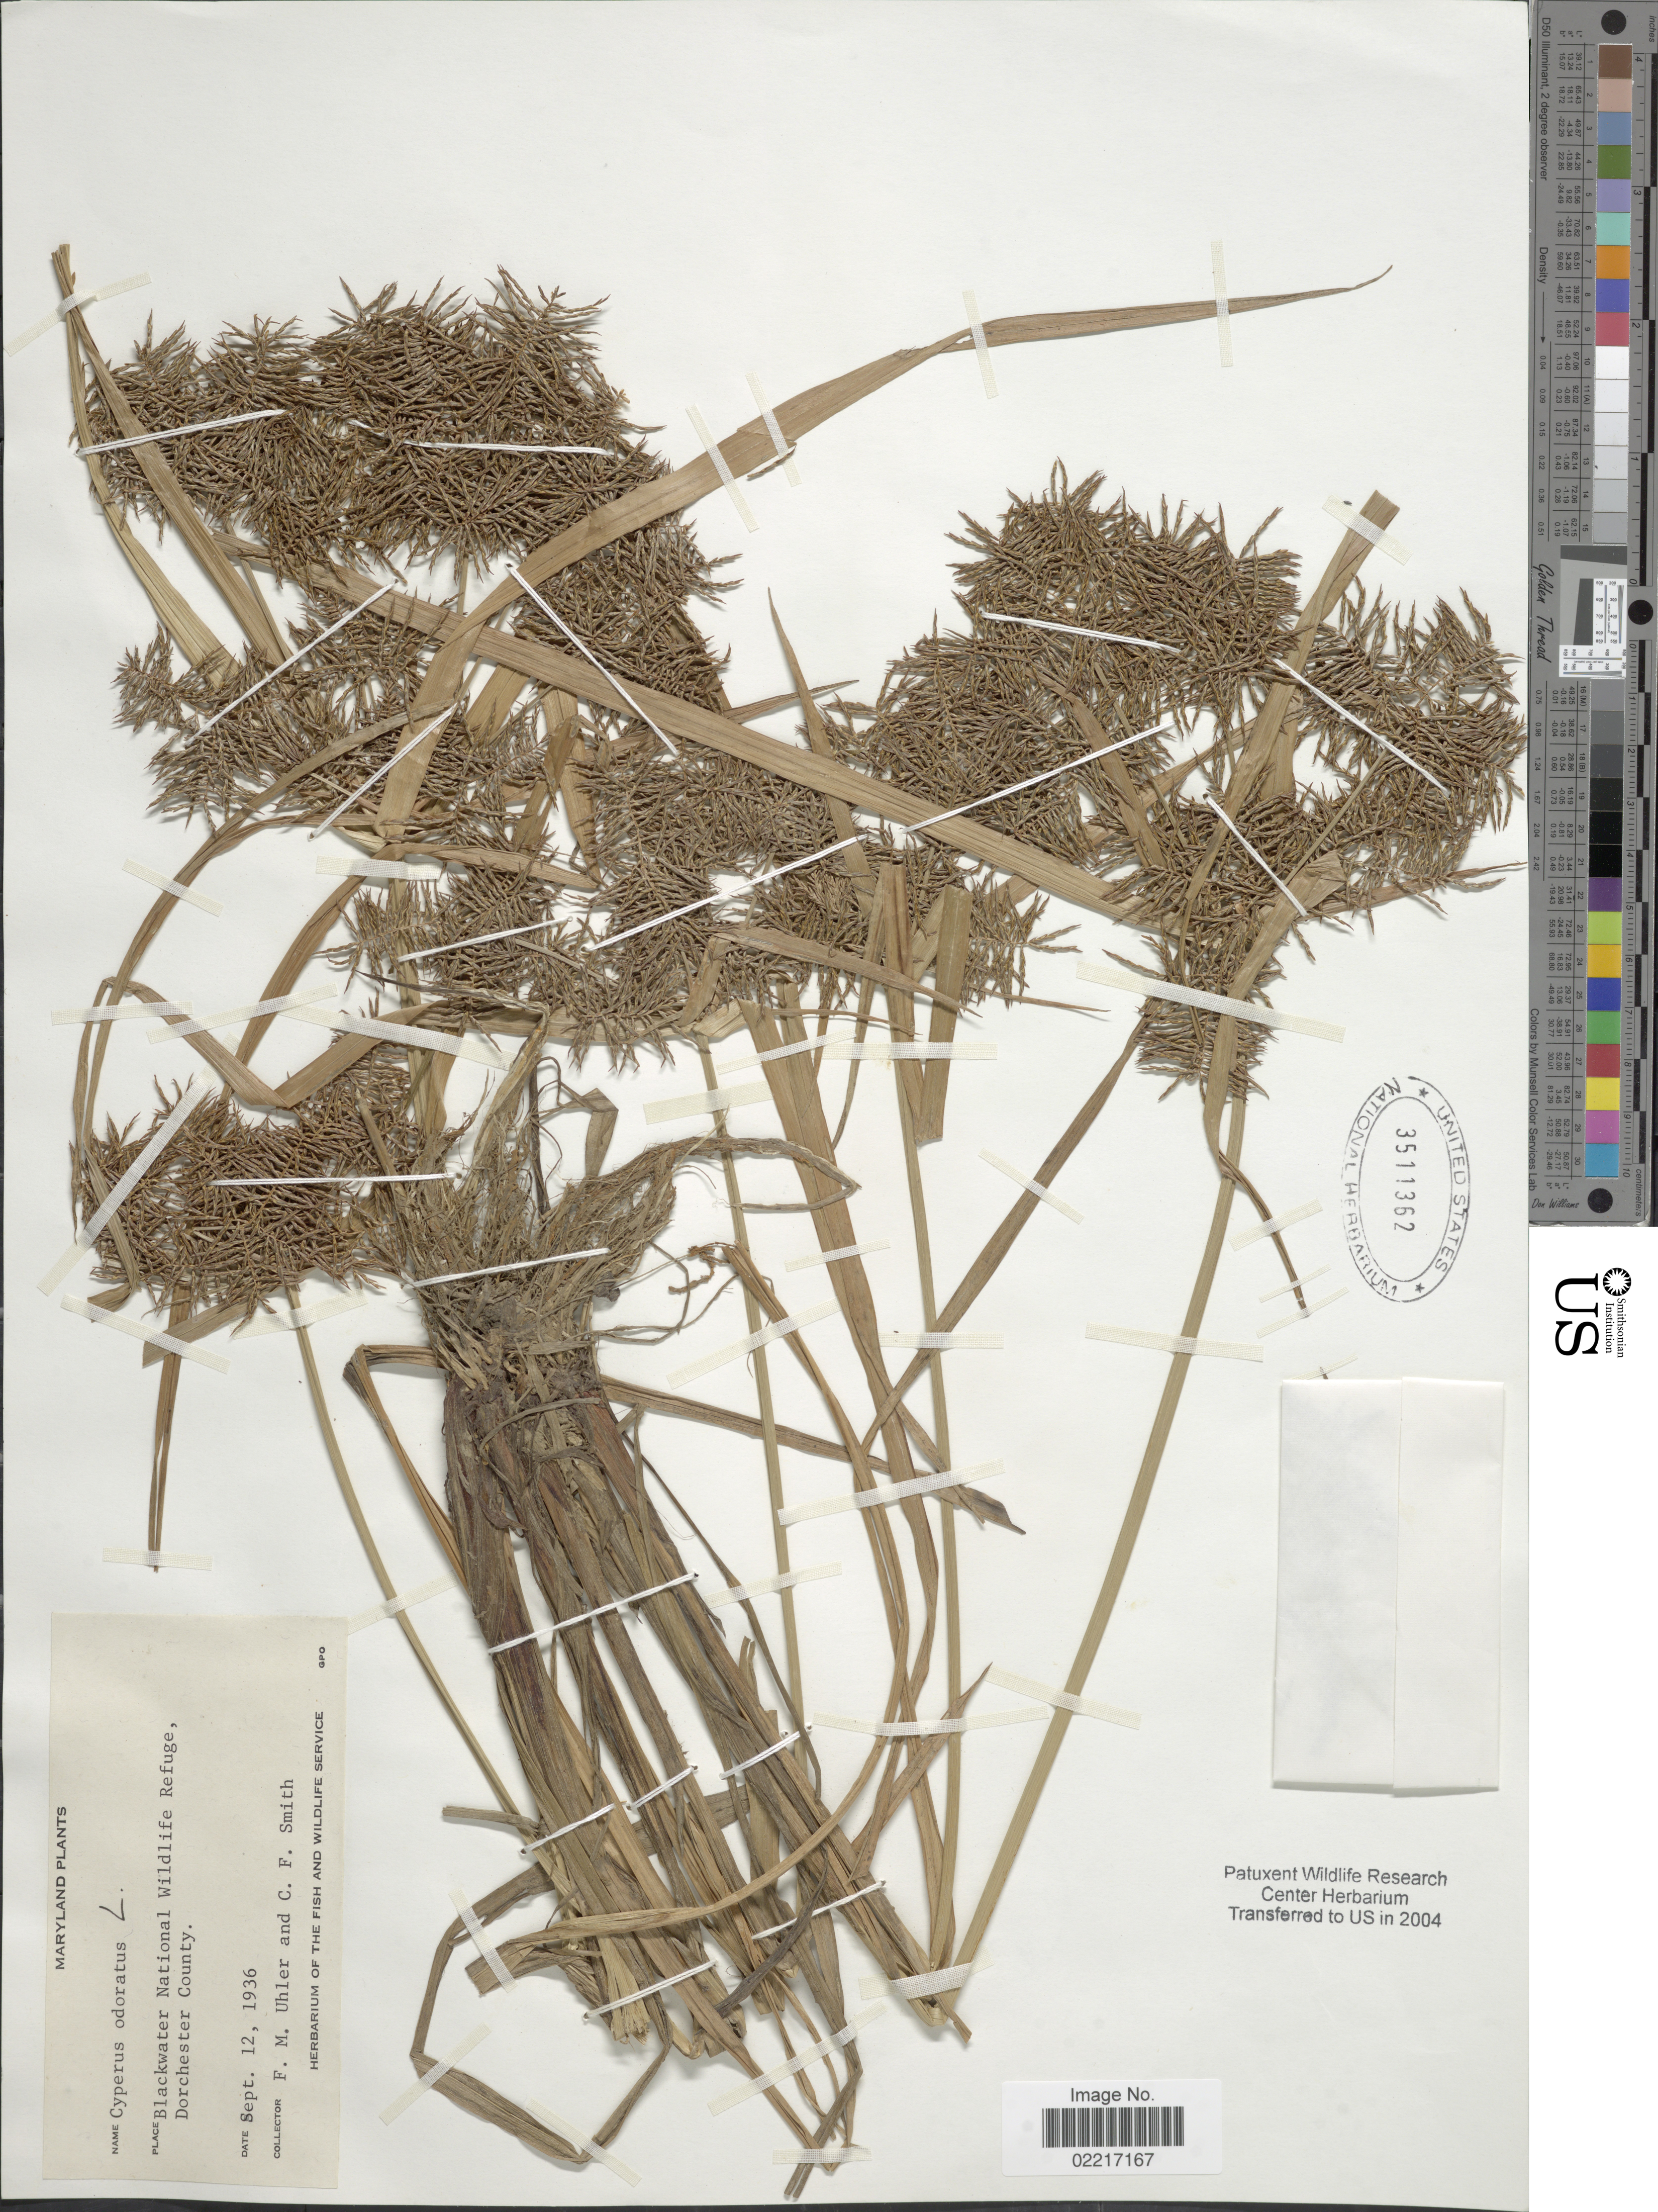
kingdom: Plantae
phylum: Tracheophyta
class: Liliopsida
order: Poales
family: Cyperaceae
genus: Cyperus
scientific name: Cyperus odoratus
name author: L.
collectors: F. M. Uhler & C. F. Smith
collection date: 1936-09-12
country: United States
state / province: Maryland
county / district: Dorchester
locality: Blackwater National Wildlife Refuge, Dorchester County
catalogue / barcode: US 3511362